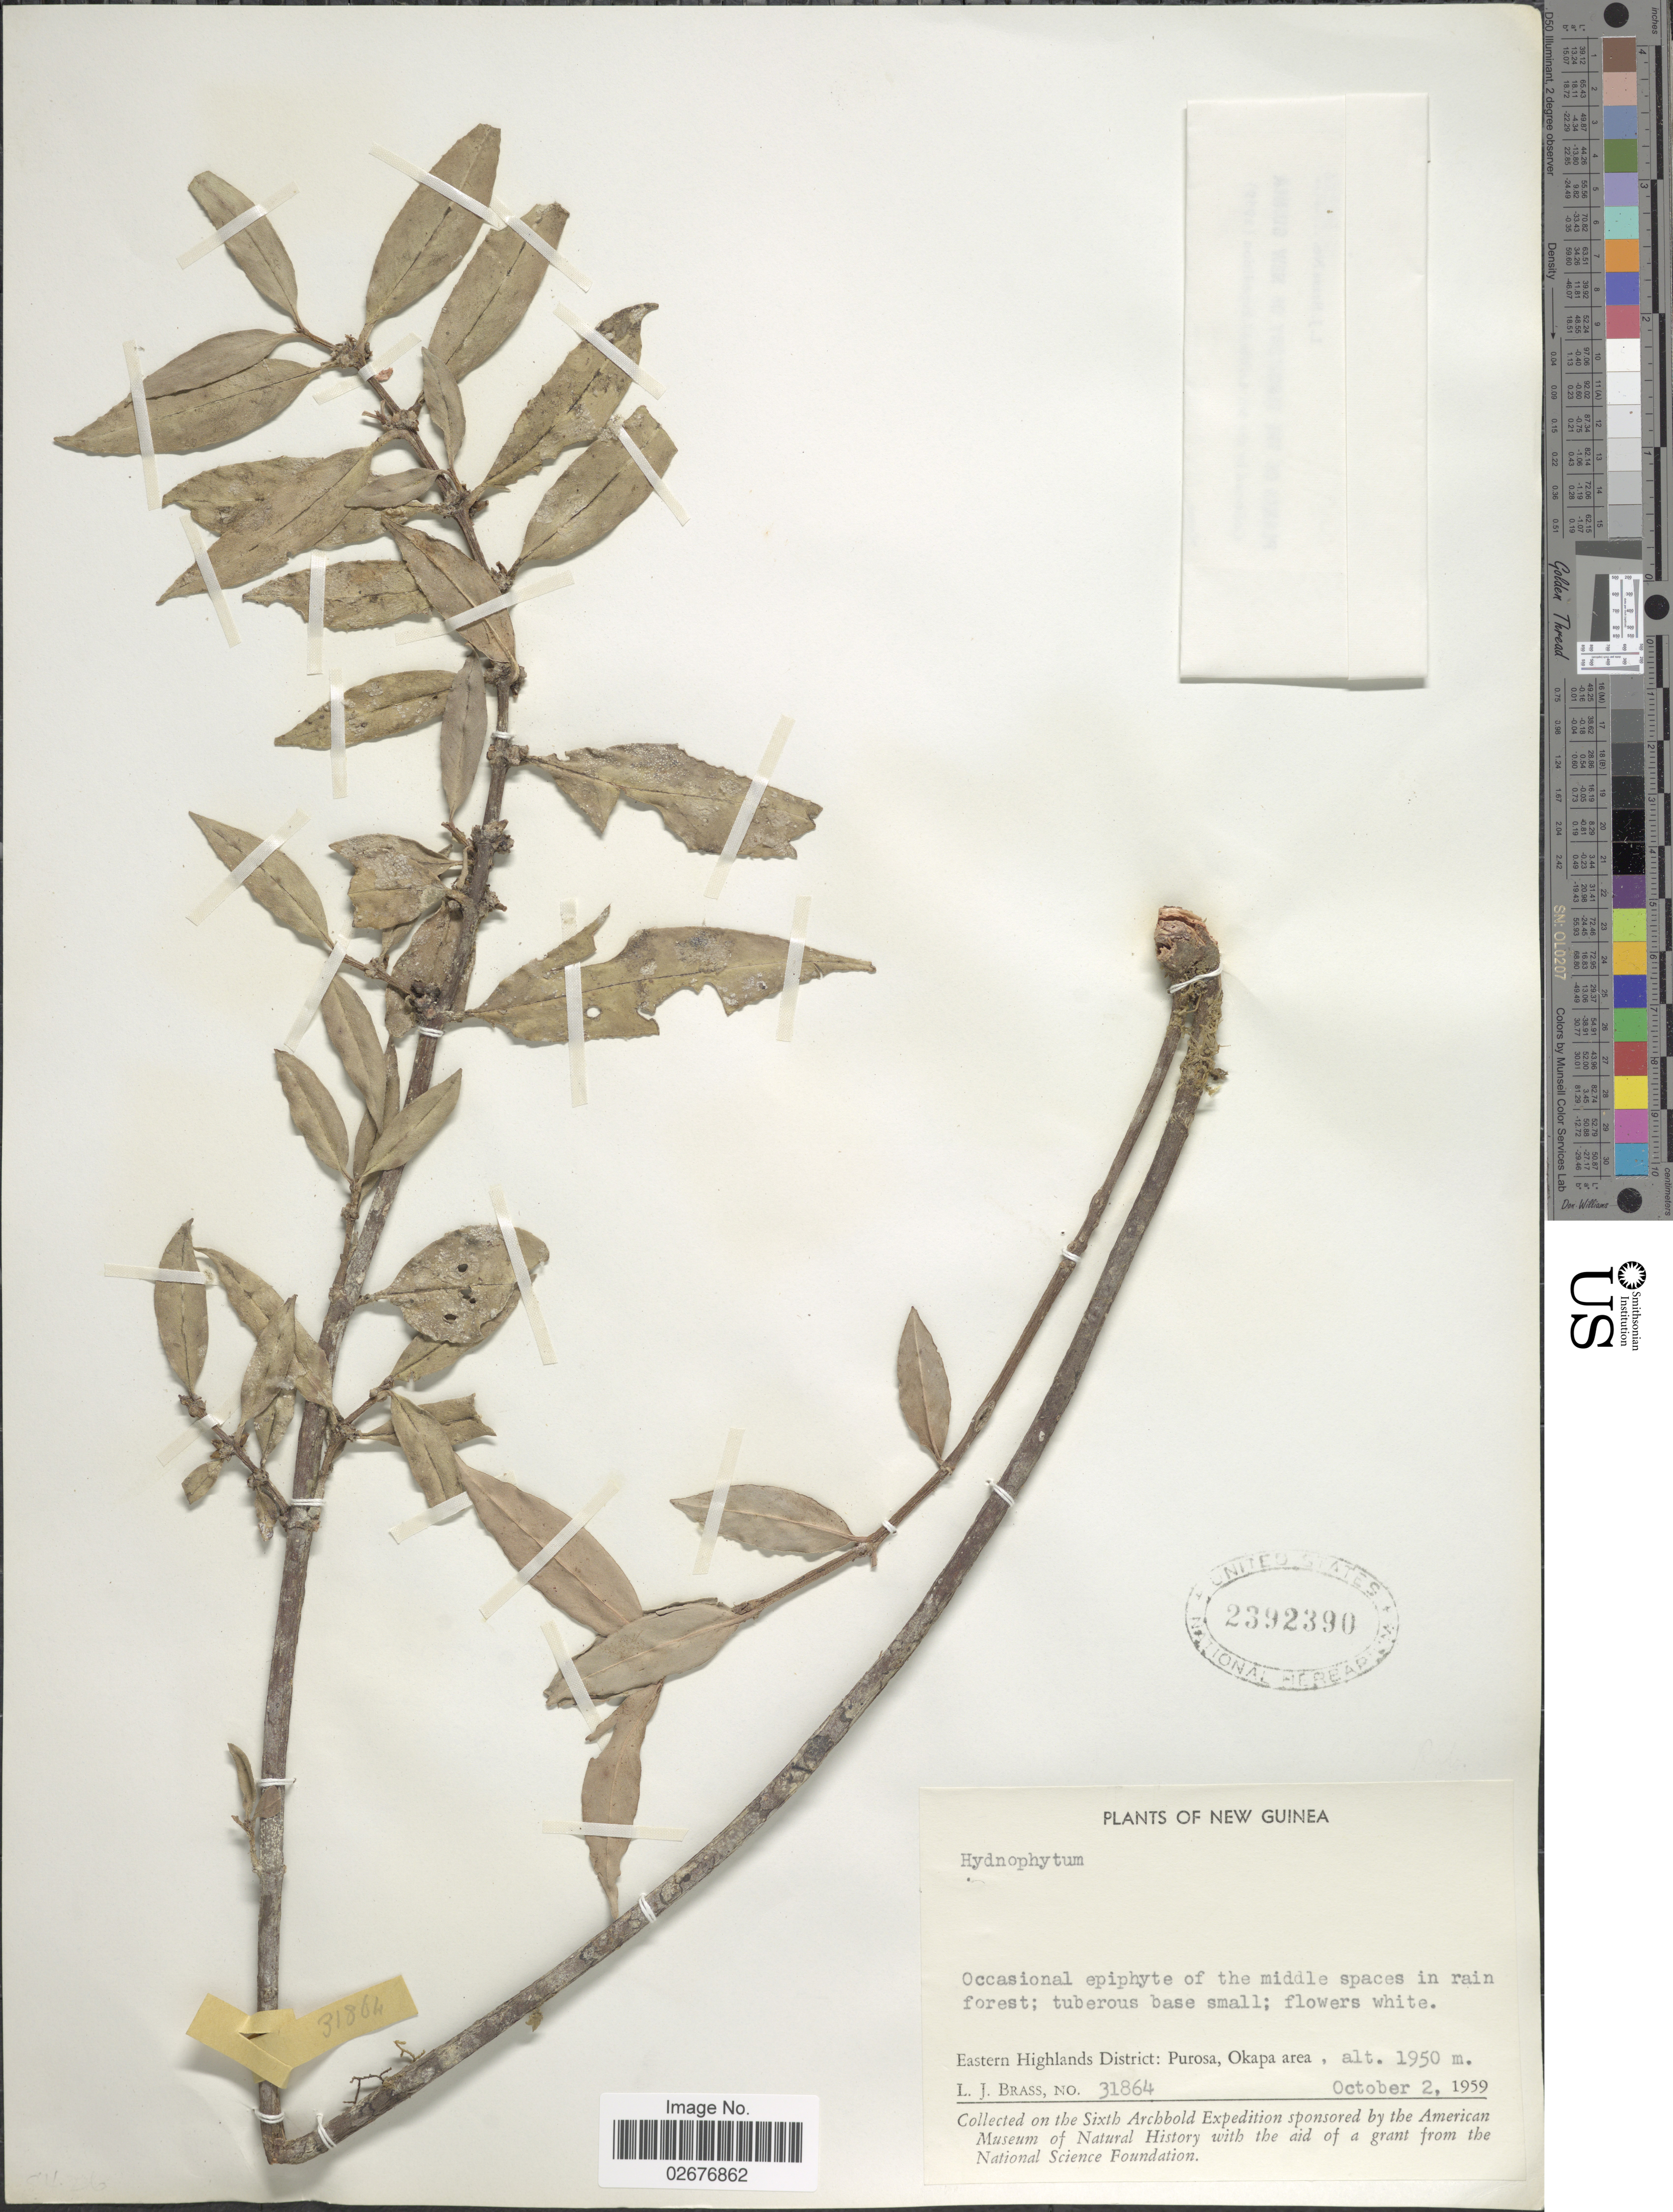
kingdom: Plantae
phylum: Tracheophyta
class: Magnoliopsida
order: Gentianales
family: Rubiaceae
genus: Hydnophytum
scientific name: Hydnophytum sp.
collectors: L. J. Brass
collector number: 31864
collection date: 1959-10-02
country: Papua New Guinea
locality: New Guinea, Eastern Highlands District: Purosa, Okapa area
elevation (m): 1950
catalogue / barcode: US 2392390